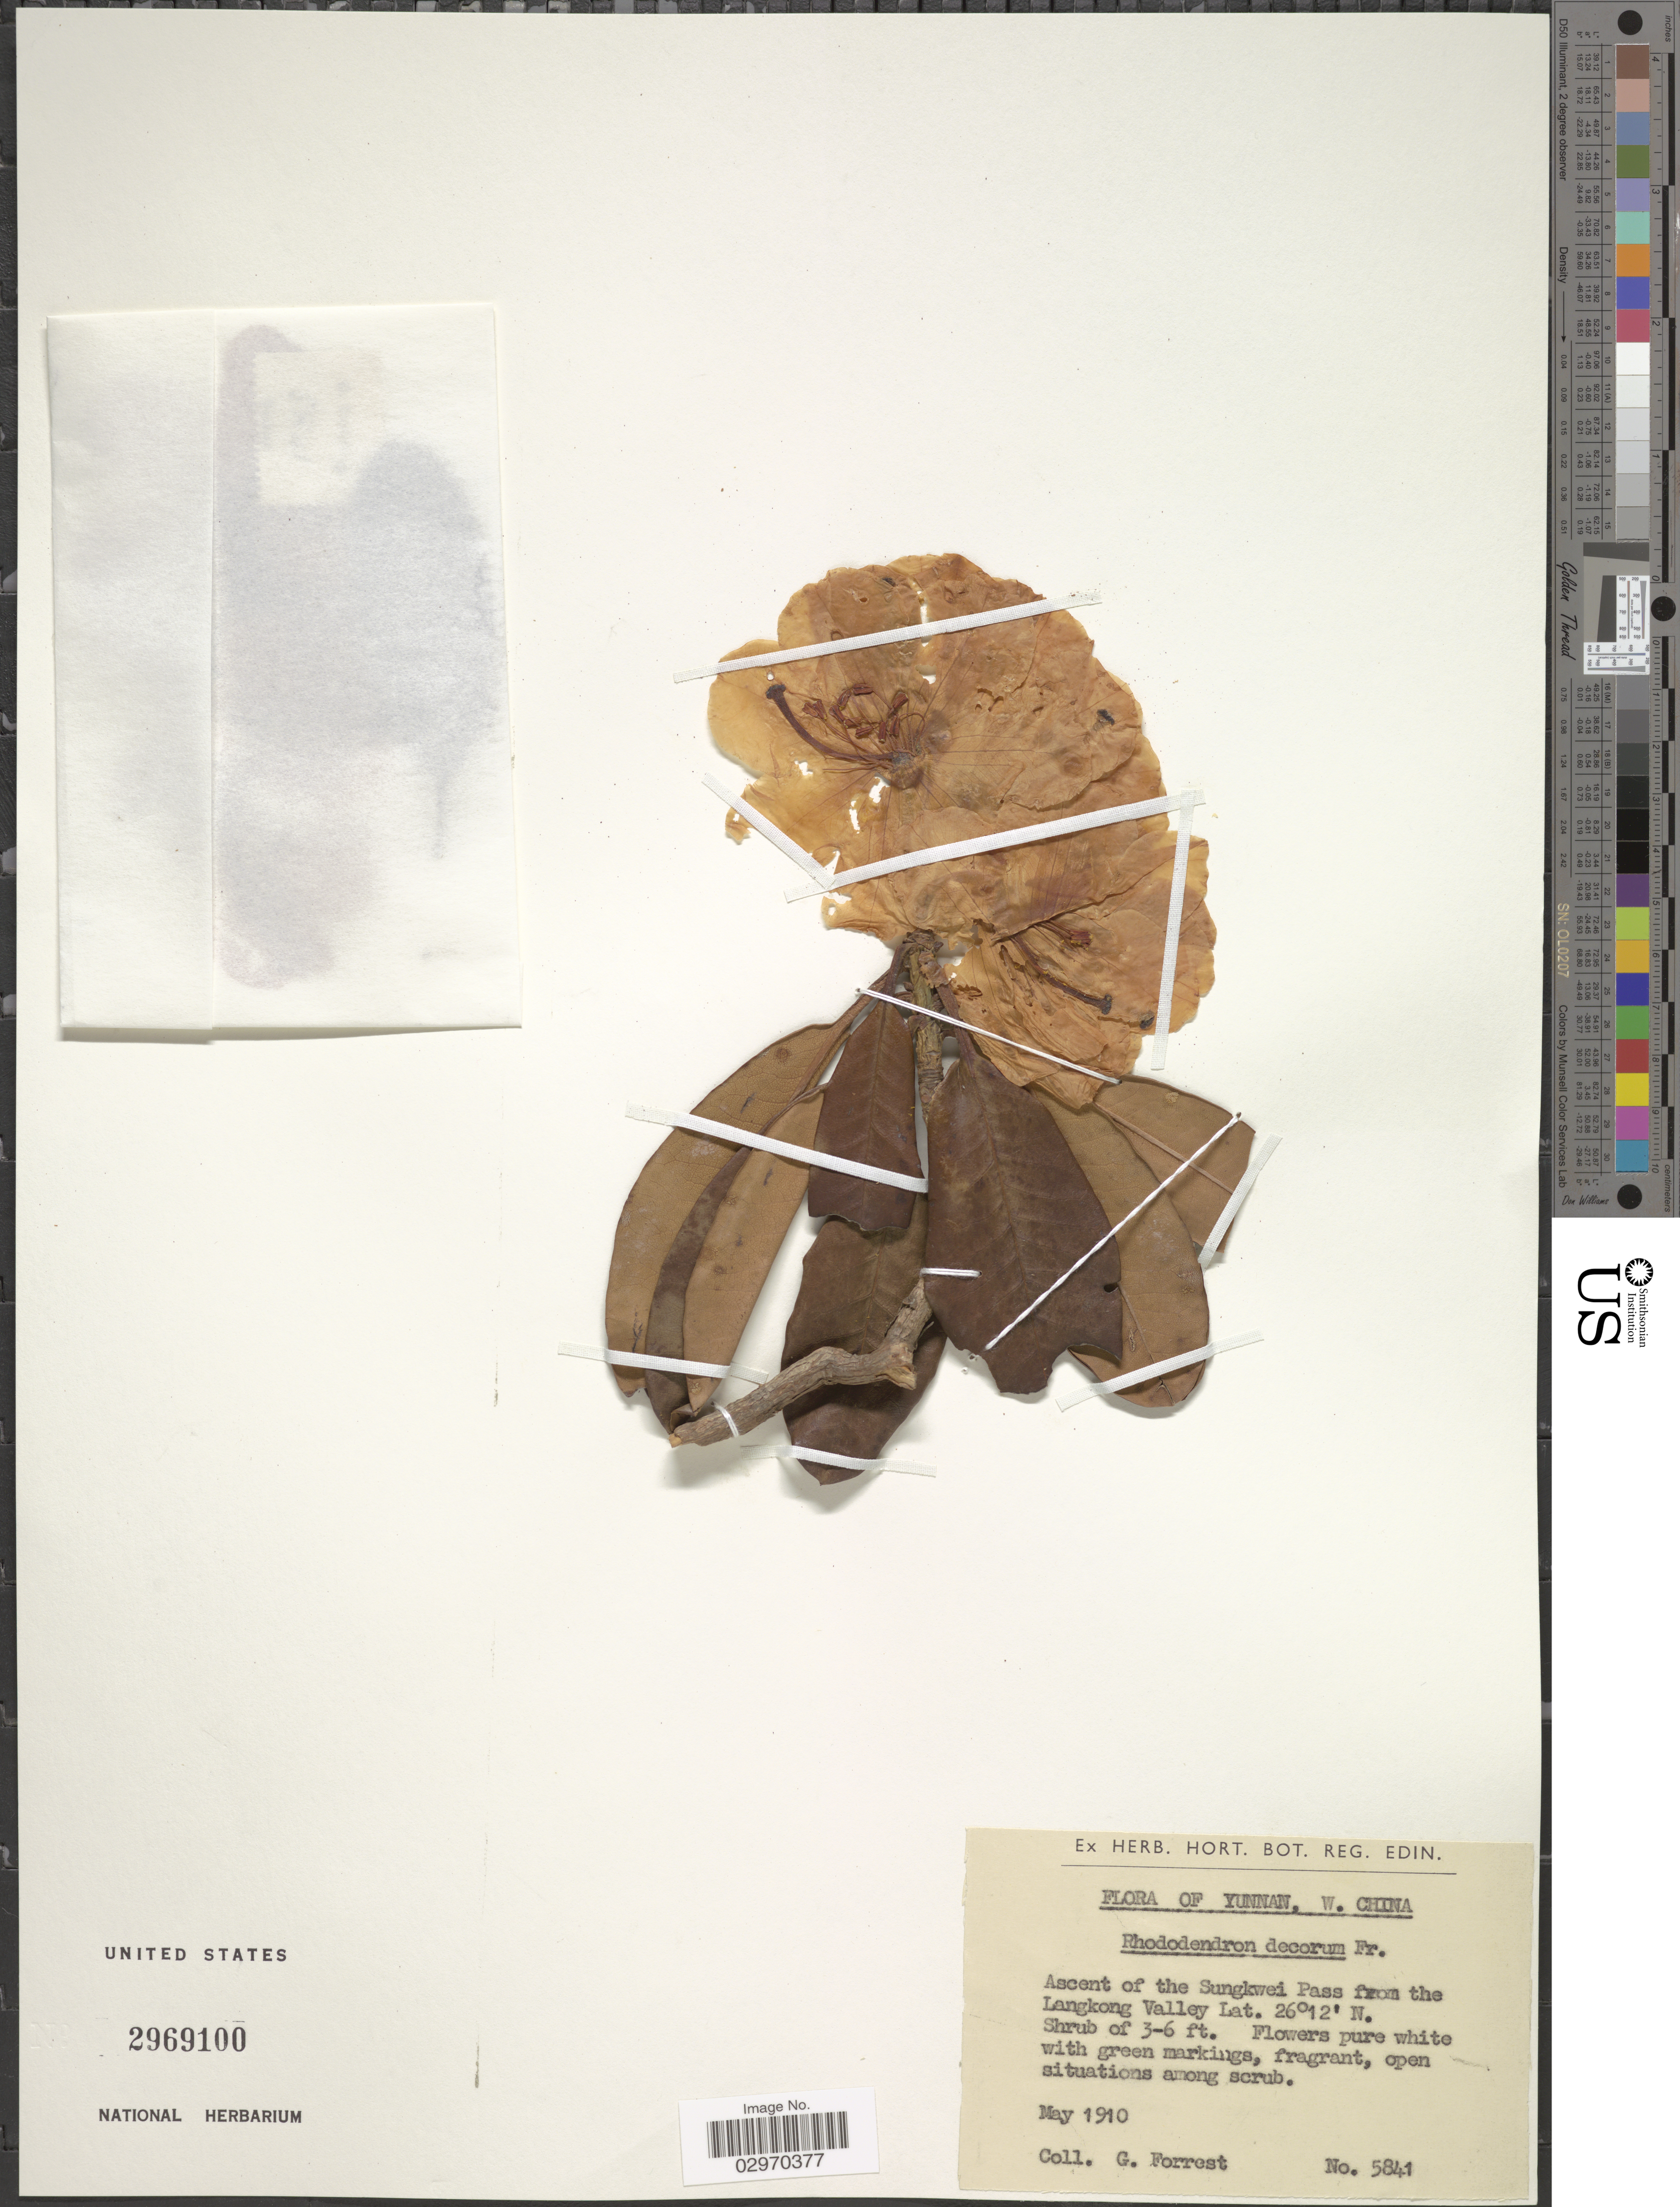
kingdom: Plantae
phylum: Tracheophyta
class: Magnoliopsida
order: Ericales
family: Ericaceae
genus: Rhododendron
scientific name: Rhododendron decorum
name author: Franch.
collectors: G. Forrest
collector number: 5841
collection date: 1910-05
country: China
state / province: Yunnan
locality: W. China. Ascent of the Sungkwei Pass from the Langkong Valley.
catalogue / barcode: US 2969100